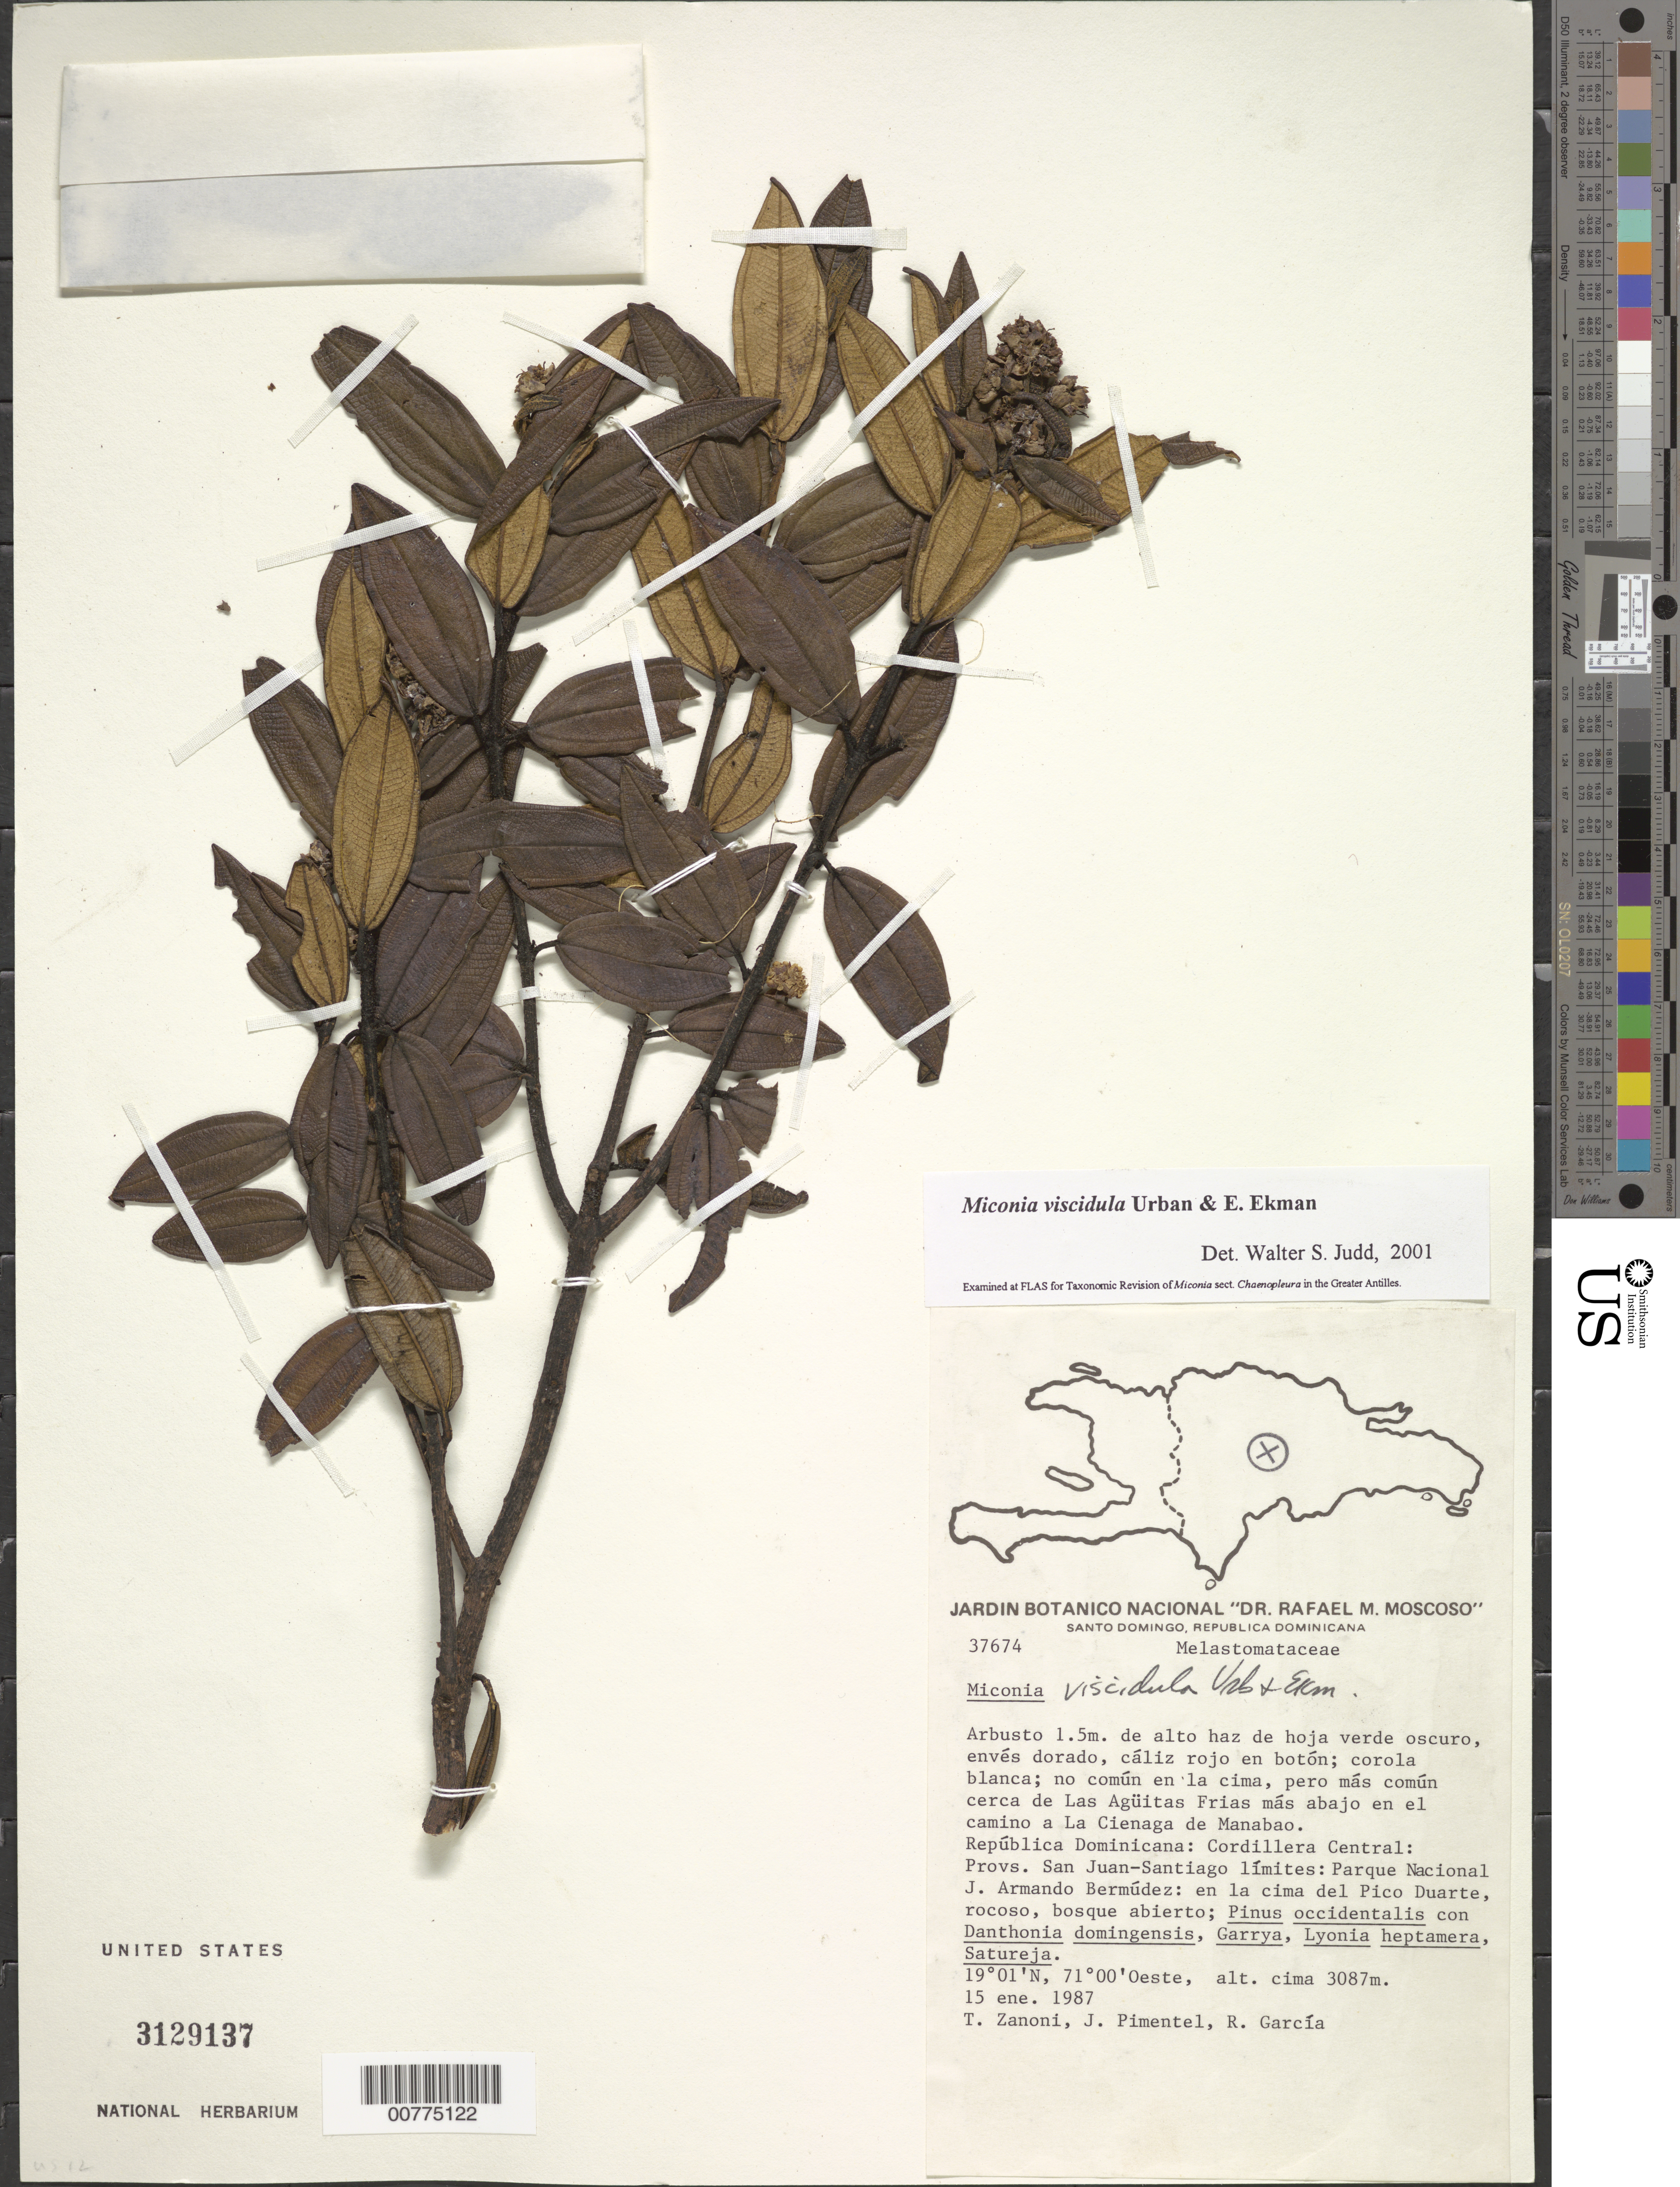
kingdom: Plantae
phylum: Tracheophyta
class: Magnoliopsida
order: Myrtales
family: Melastomataceae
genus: Miconia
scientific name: Miconia viscidula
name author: Urb. & Ekman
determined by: Judd, Walter S.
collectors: T. A. Zanoni, J. Pimentel & R. G. García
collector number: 37674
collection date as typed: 15 Jan 1987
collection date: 1987-01-15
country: Dominican Republic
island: Hispaniola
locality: San Juan and Santiago provinces limits, Cordillera Central, National Park J. Armand Bermúdez, in top of Duarte Peak.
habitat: Open and rocky forest, Pinus occidentalis with Danthonia domingensis, Garrya, Lyonia heptamera, Satureja.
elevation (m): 3087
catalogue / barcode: US 3129137